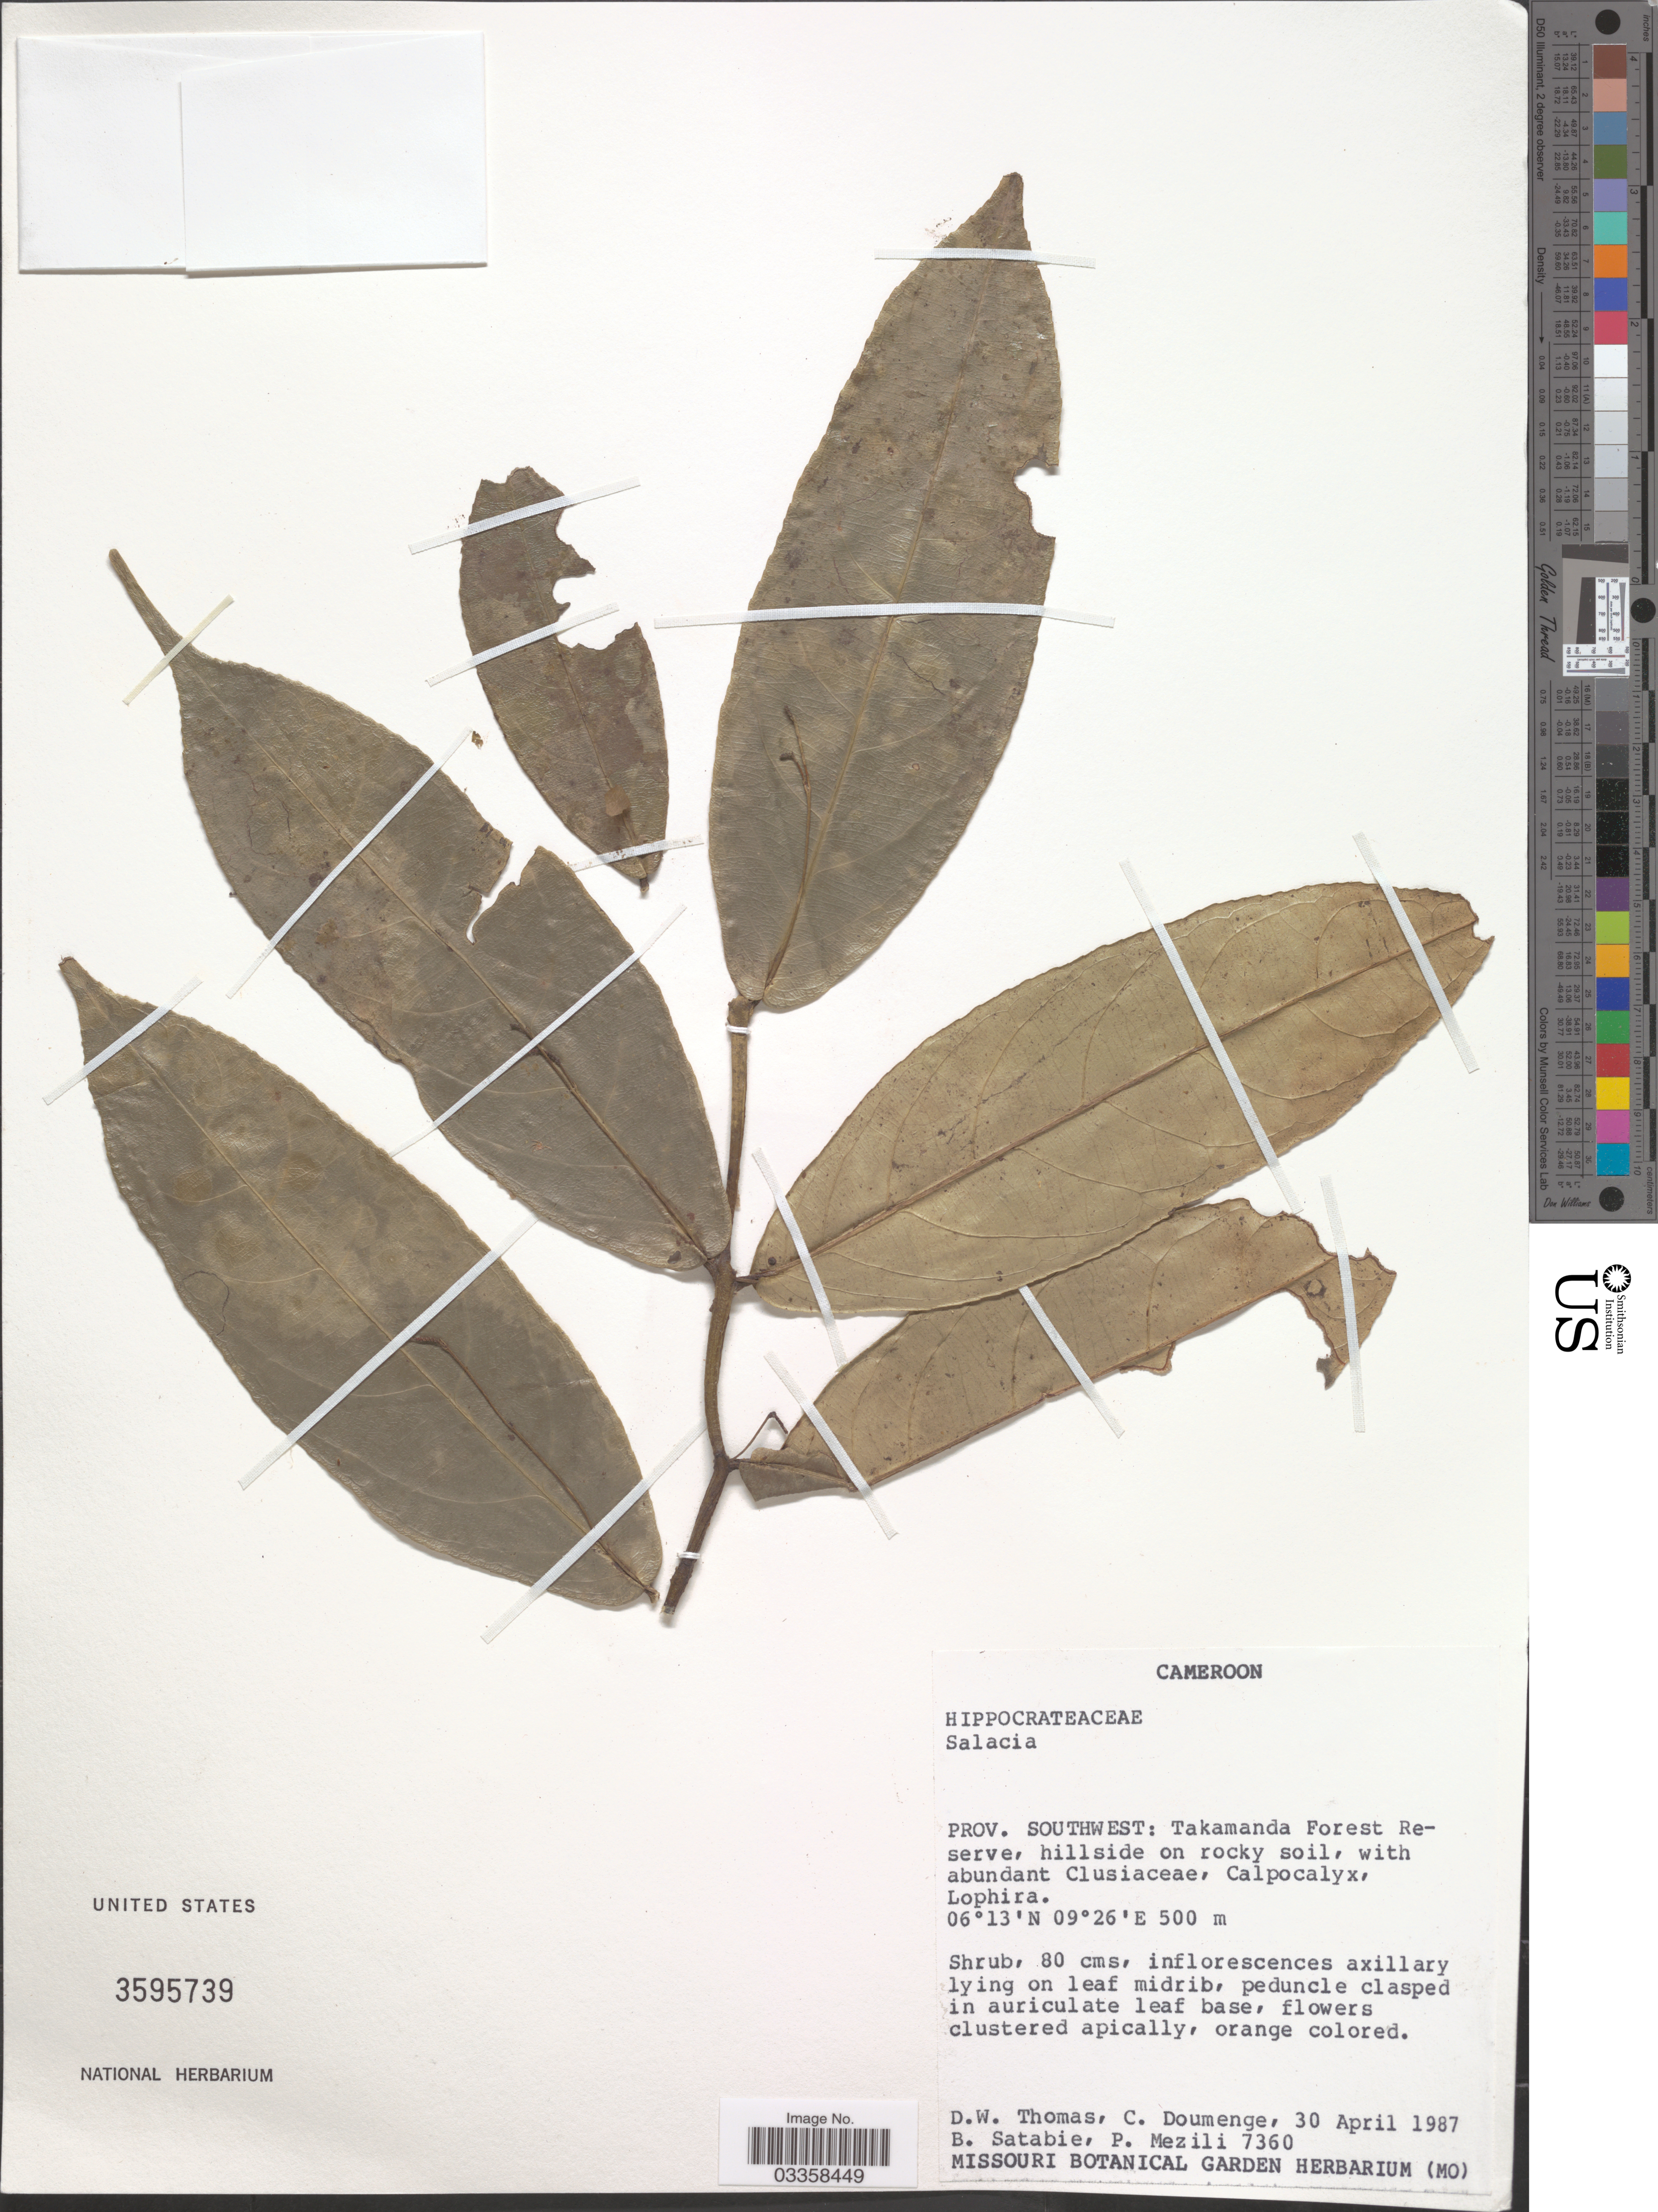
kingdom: Plantae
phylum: Tracheophyta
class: Magnoliopsida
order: Celastrales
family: Celastraceae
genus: Salacia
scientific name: Salacia sp.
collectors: D. W. Thomas, C. Doumenge, B. Satabie & P. Mezili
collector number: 7360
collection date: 1987-04-30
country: Cameroon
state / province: Sud-Ouest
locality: Prov. Southwest: Takamanda Forest Reserve, hillside on rocky soil.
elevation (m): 500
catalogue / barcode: US 3595739